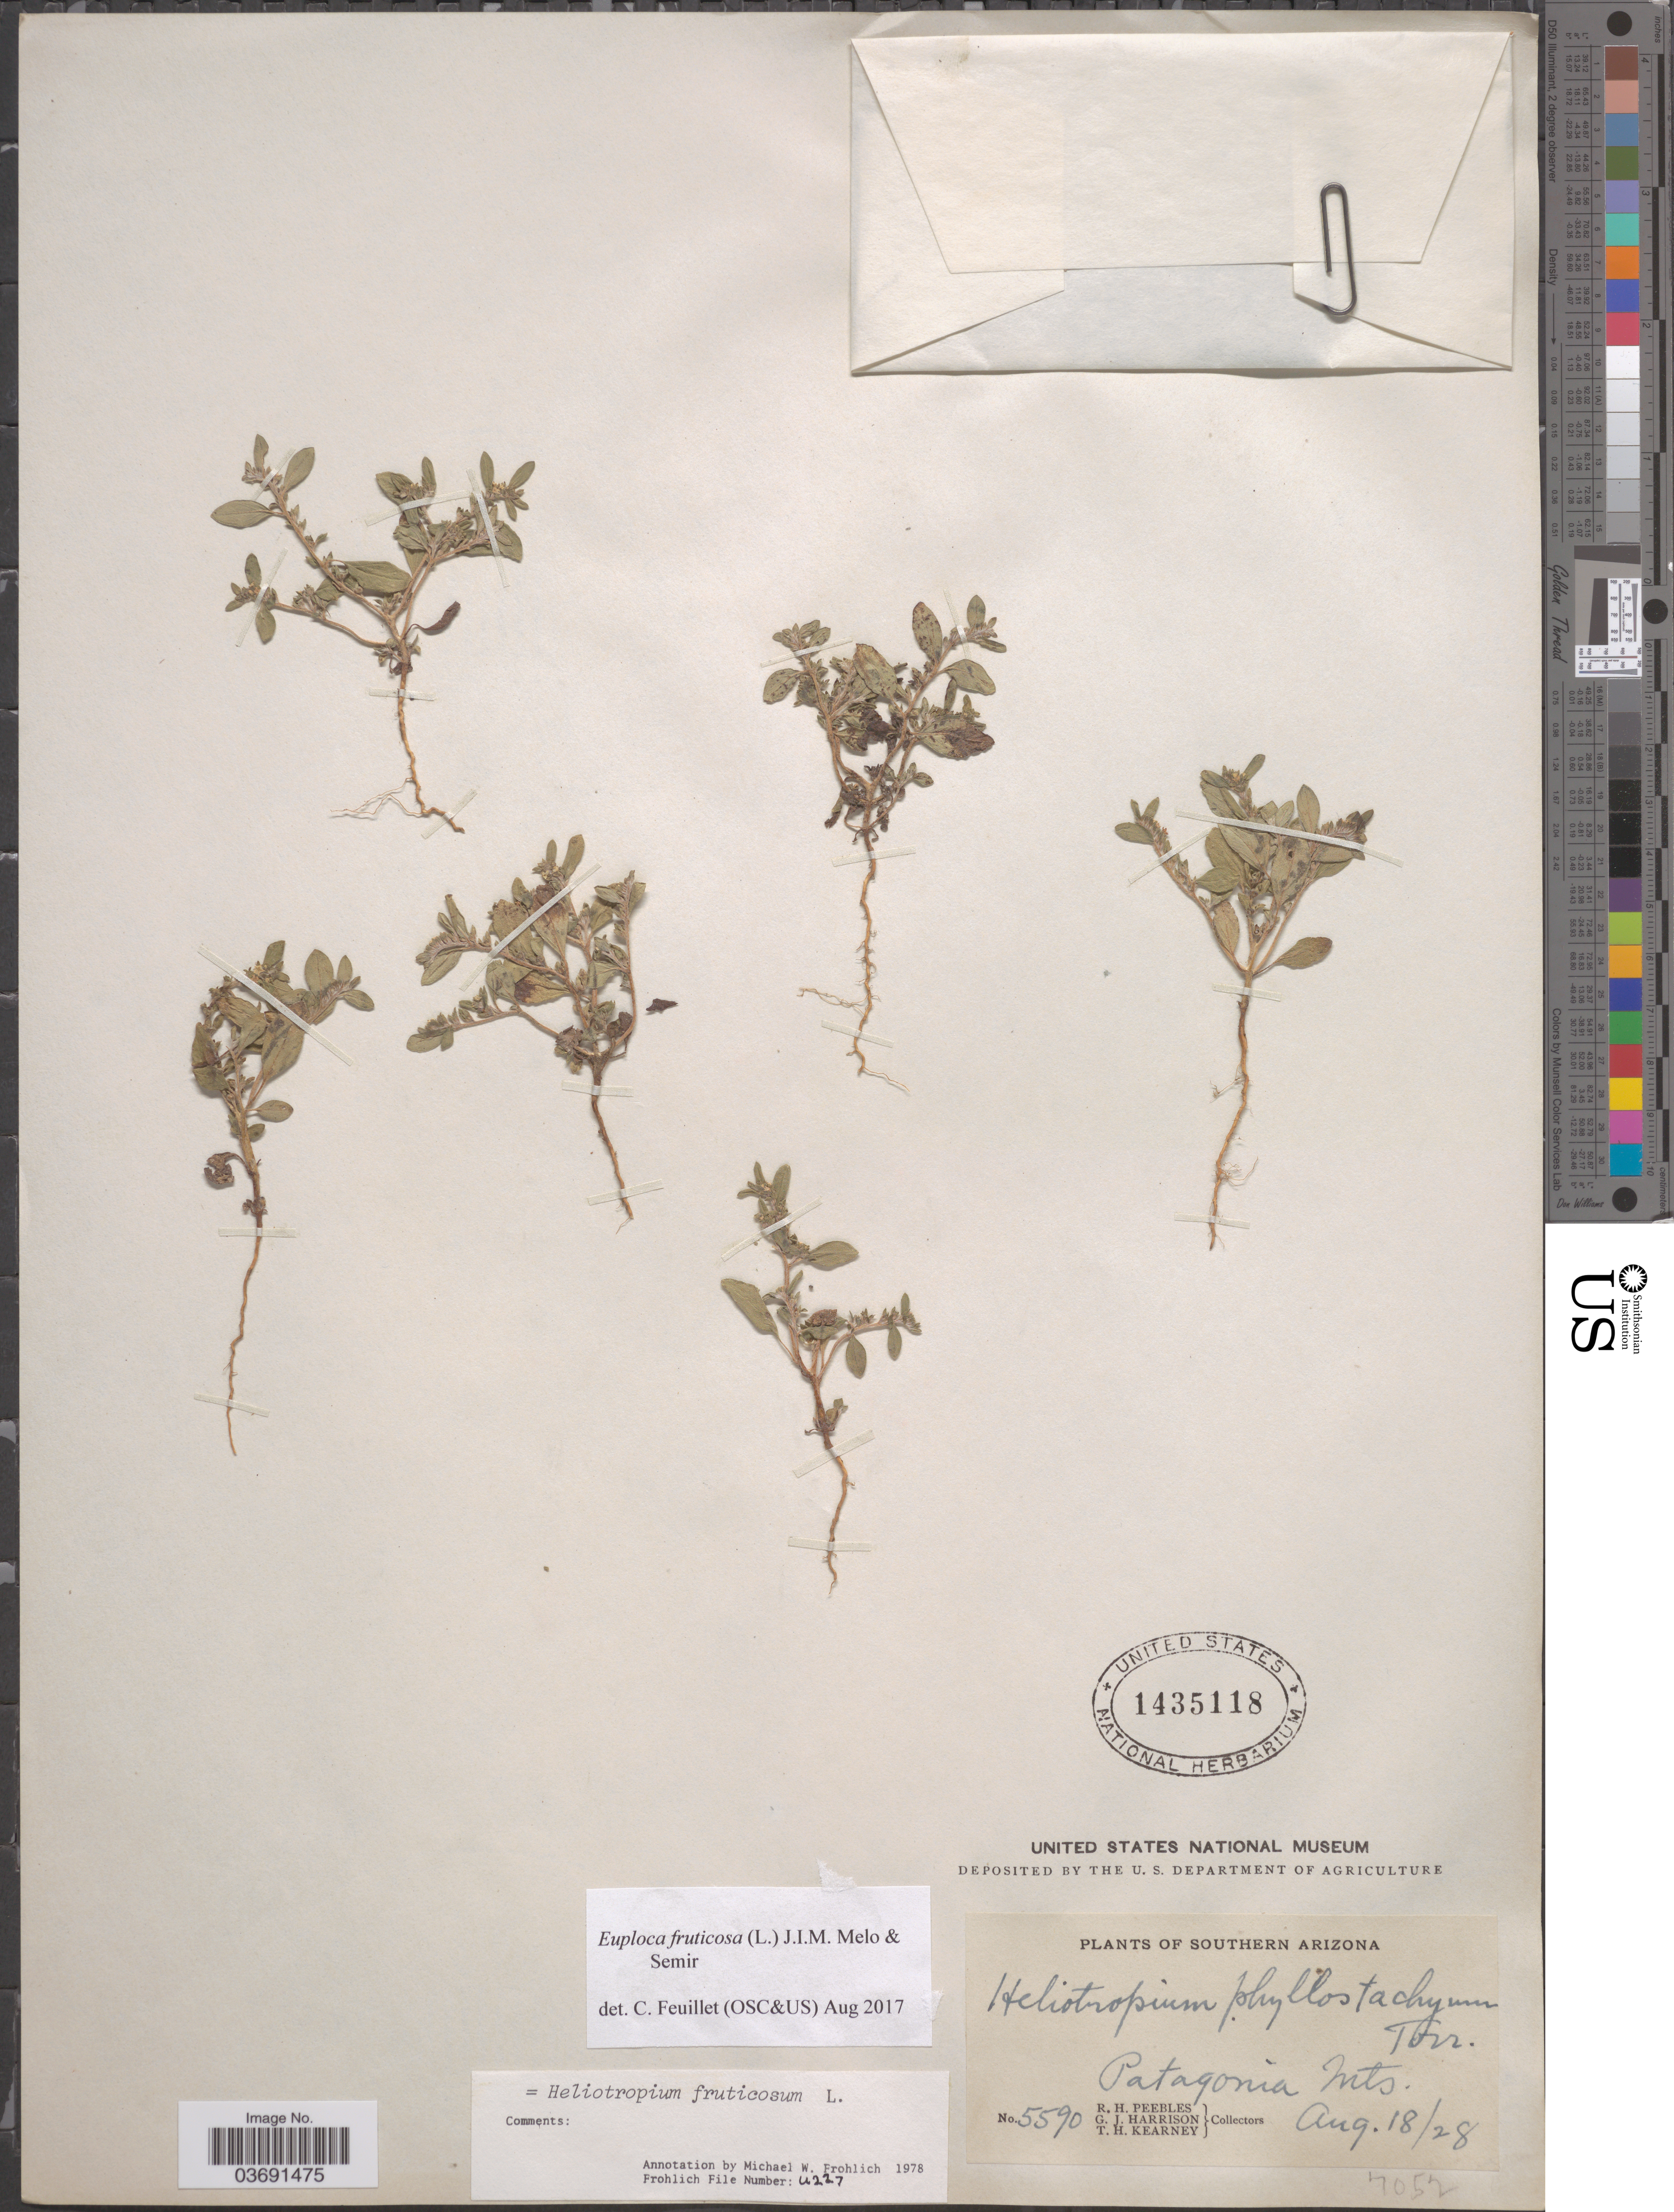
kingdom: Plantae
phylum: Tracheophyta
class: Magnoliopsida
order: Boraginales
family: Heliotropiaceae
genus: Euploca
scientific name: Euploca fruticosa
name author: (L.) J.I.M. Melo & Semir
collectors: R. H. Peebles, G. J. Harrison & T. H. Kearney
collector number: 5590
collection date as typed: Transcribed d/m/y: 18/8/28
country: United States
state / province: Arizona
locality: Southern Arizona. Patagonia Mts.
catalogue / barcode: US 1435118